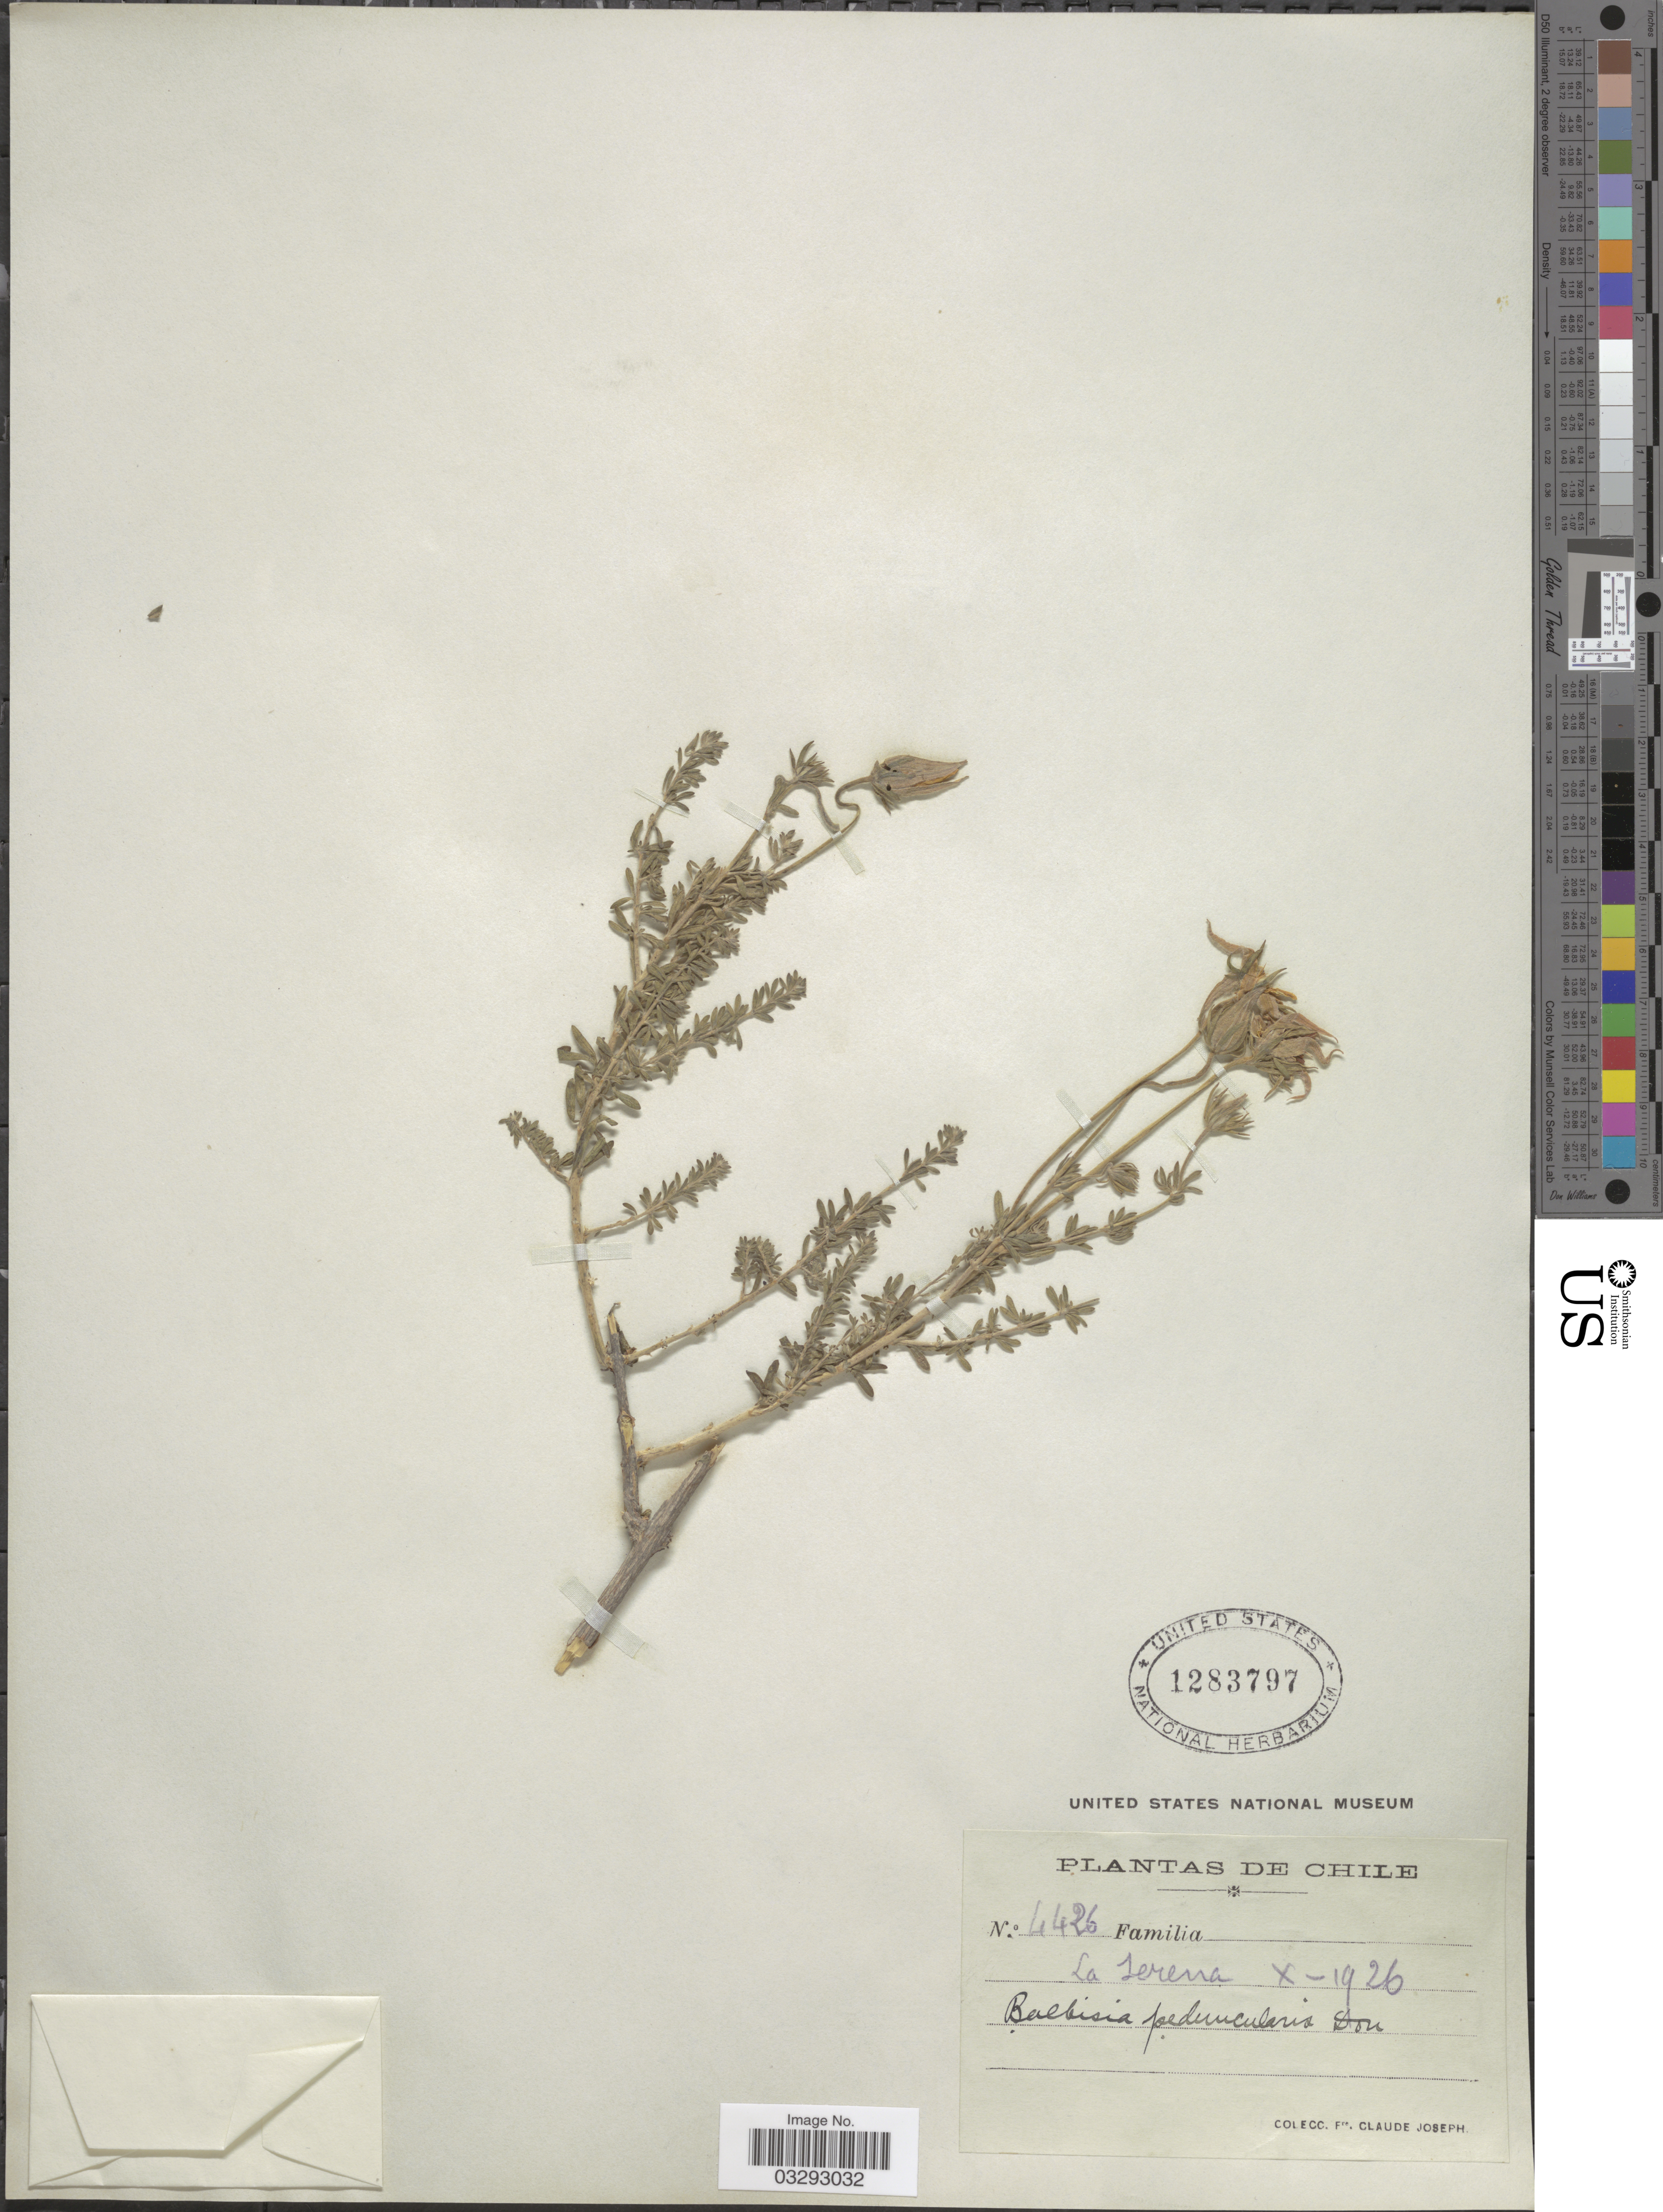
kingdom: Plantae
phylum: Tracheophyta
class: Magnoliopsida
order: Geraniales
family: Vivianiaceae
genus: Balbisia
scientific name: Balbisia peduncularis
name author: (Lindl.) D. Don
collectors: Bro. Claude-Joseph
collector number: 4426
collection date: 1926-10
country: Chile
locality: La Serena.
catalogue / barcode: US 1283797